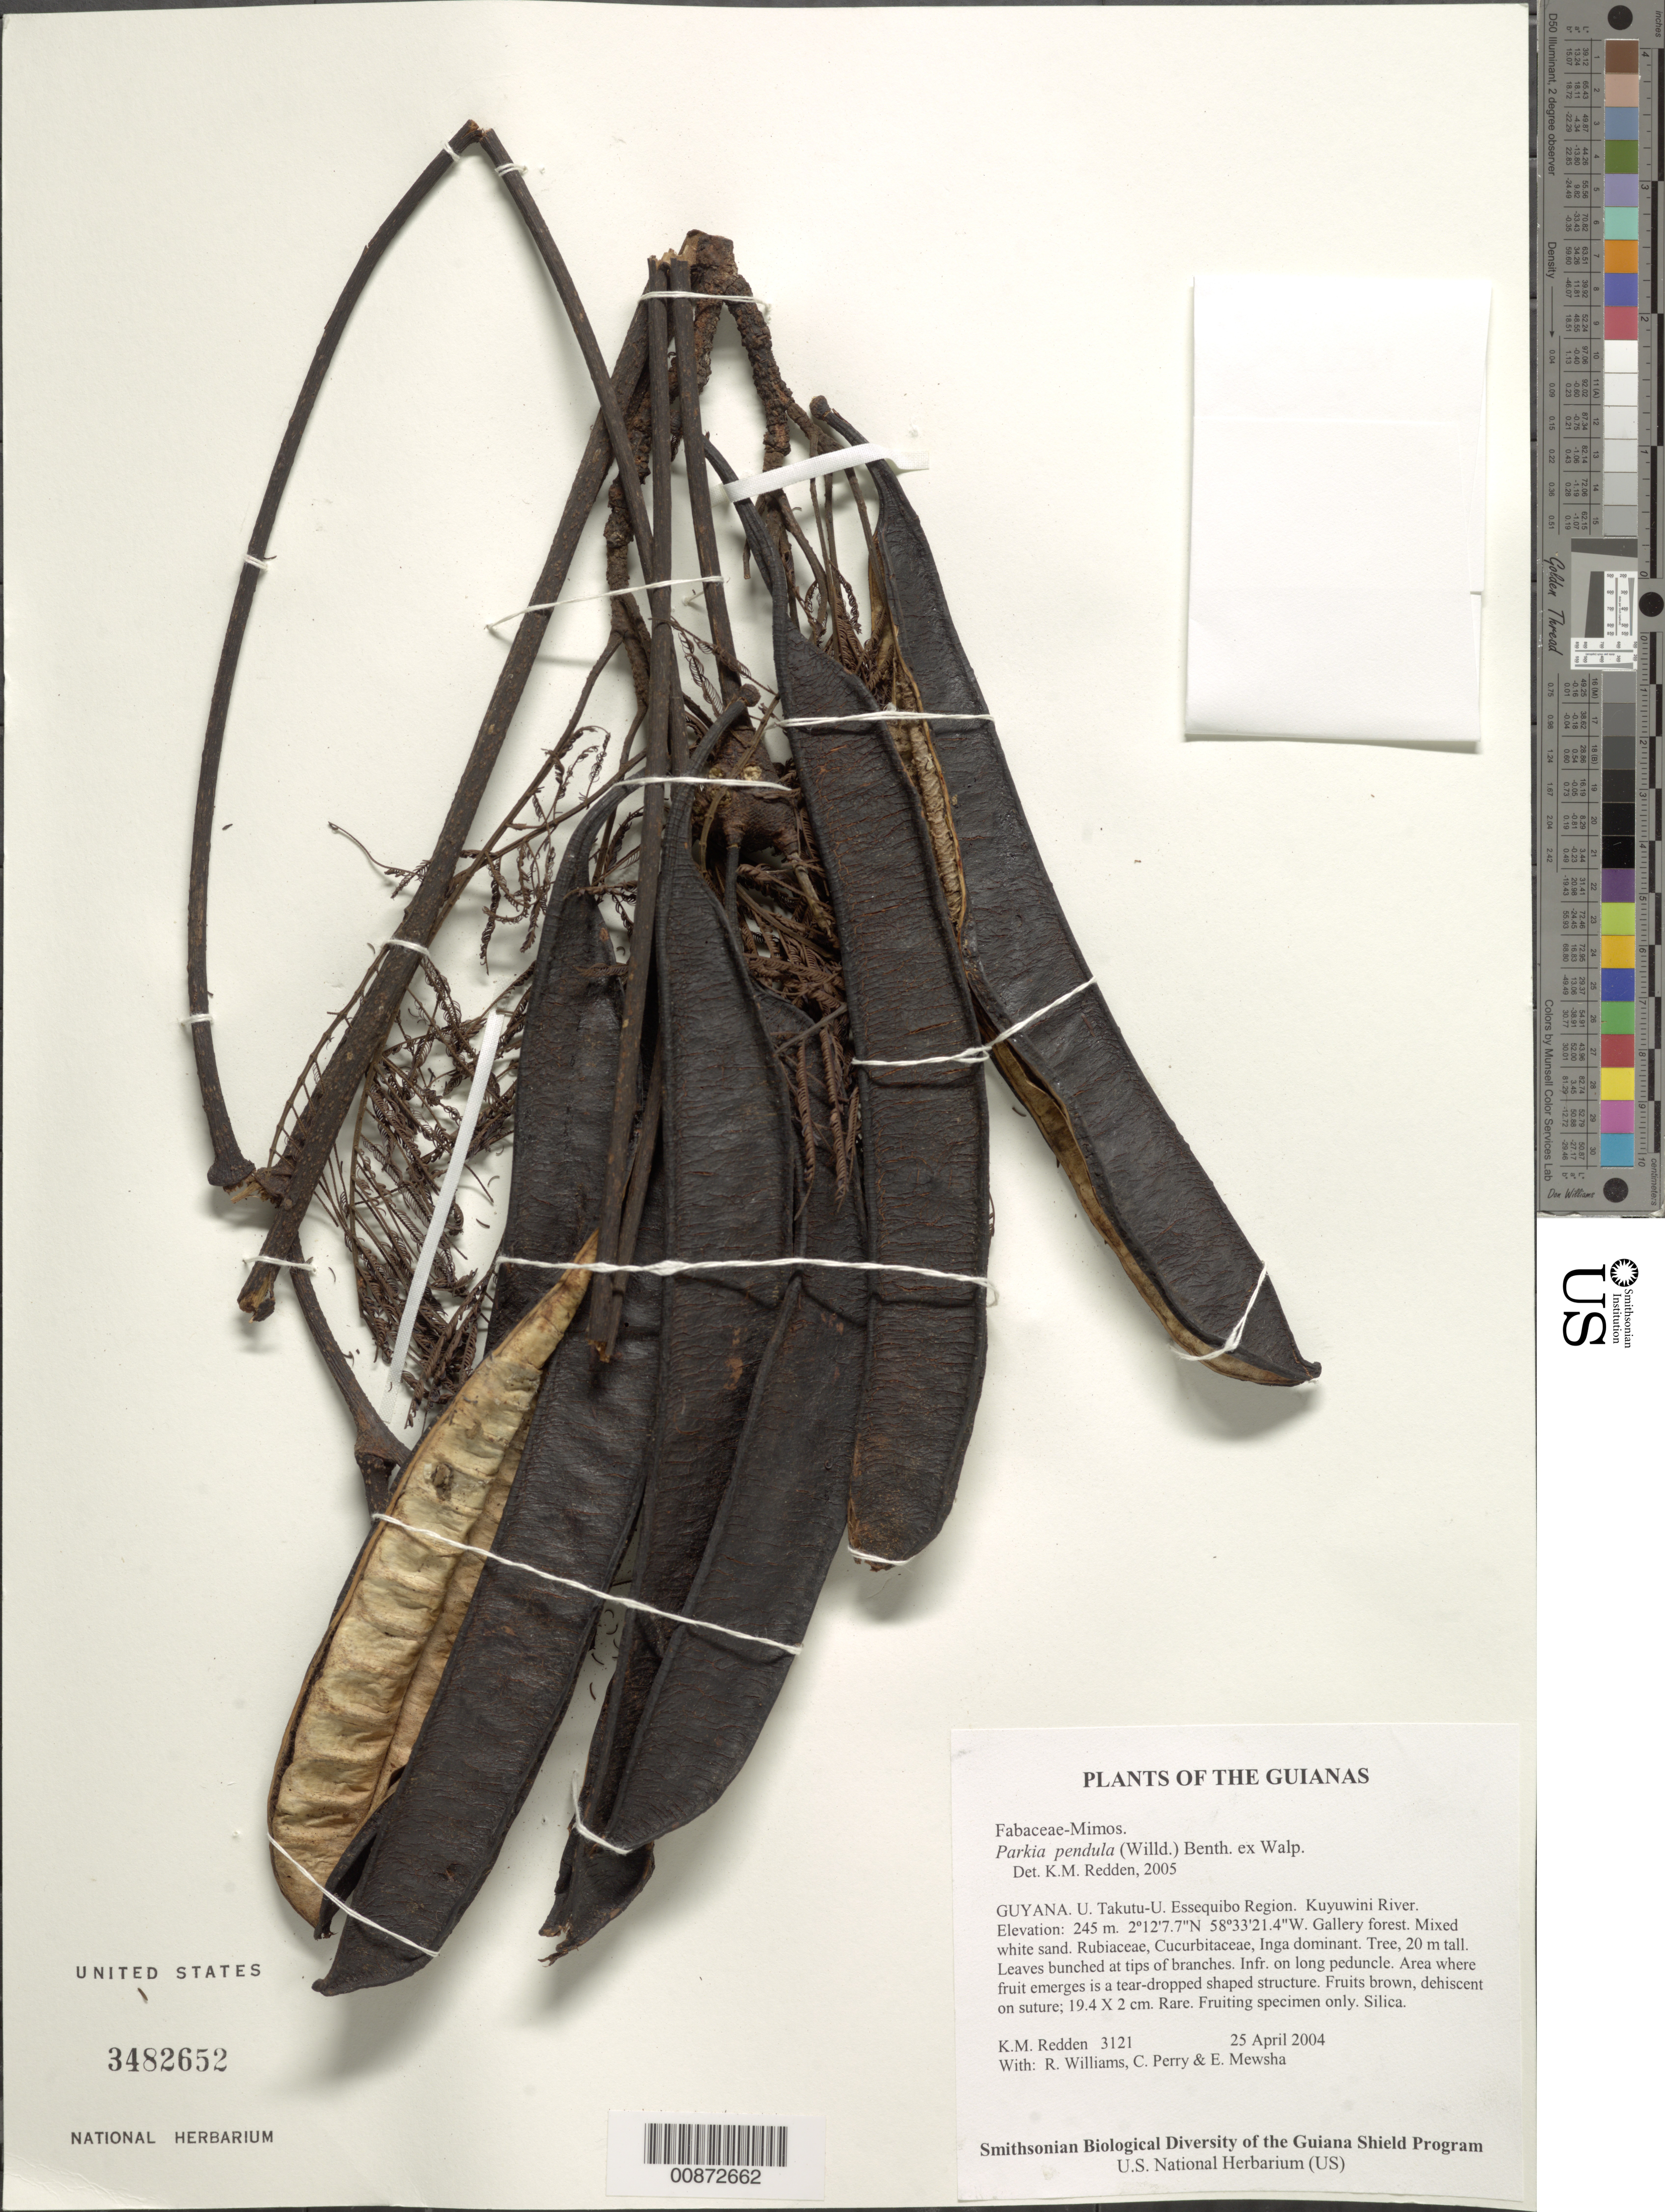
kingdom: Plantae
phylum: Tracheophyta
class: Magnoliopsida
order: Fabales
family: Fabaceae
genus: Parkia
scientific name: Parkia pendula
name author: Benth.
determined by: Redden, K. M.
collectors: K. M. Redden, R. Williams, C. Perry & E. Mewsha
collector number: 3121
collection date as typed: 25 April 2004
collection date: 2004-04-25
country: Guyana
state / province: U. Takutu-U. Essequibo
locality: Kuyuwini River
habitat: Gallery forest. Mixed white sand. Rubiaceae, Cucurbitaceae, Inga dominant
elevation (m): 245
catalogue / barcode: US 3482652